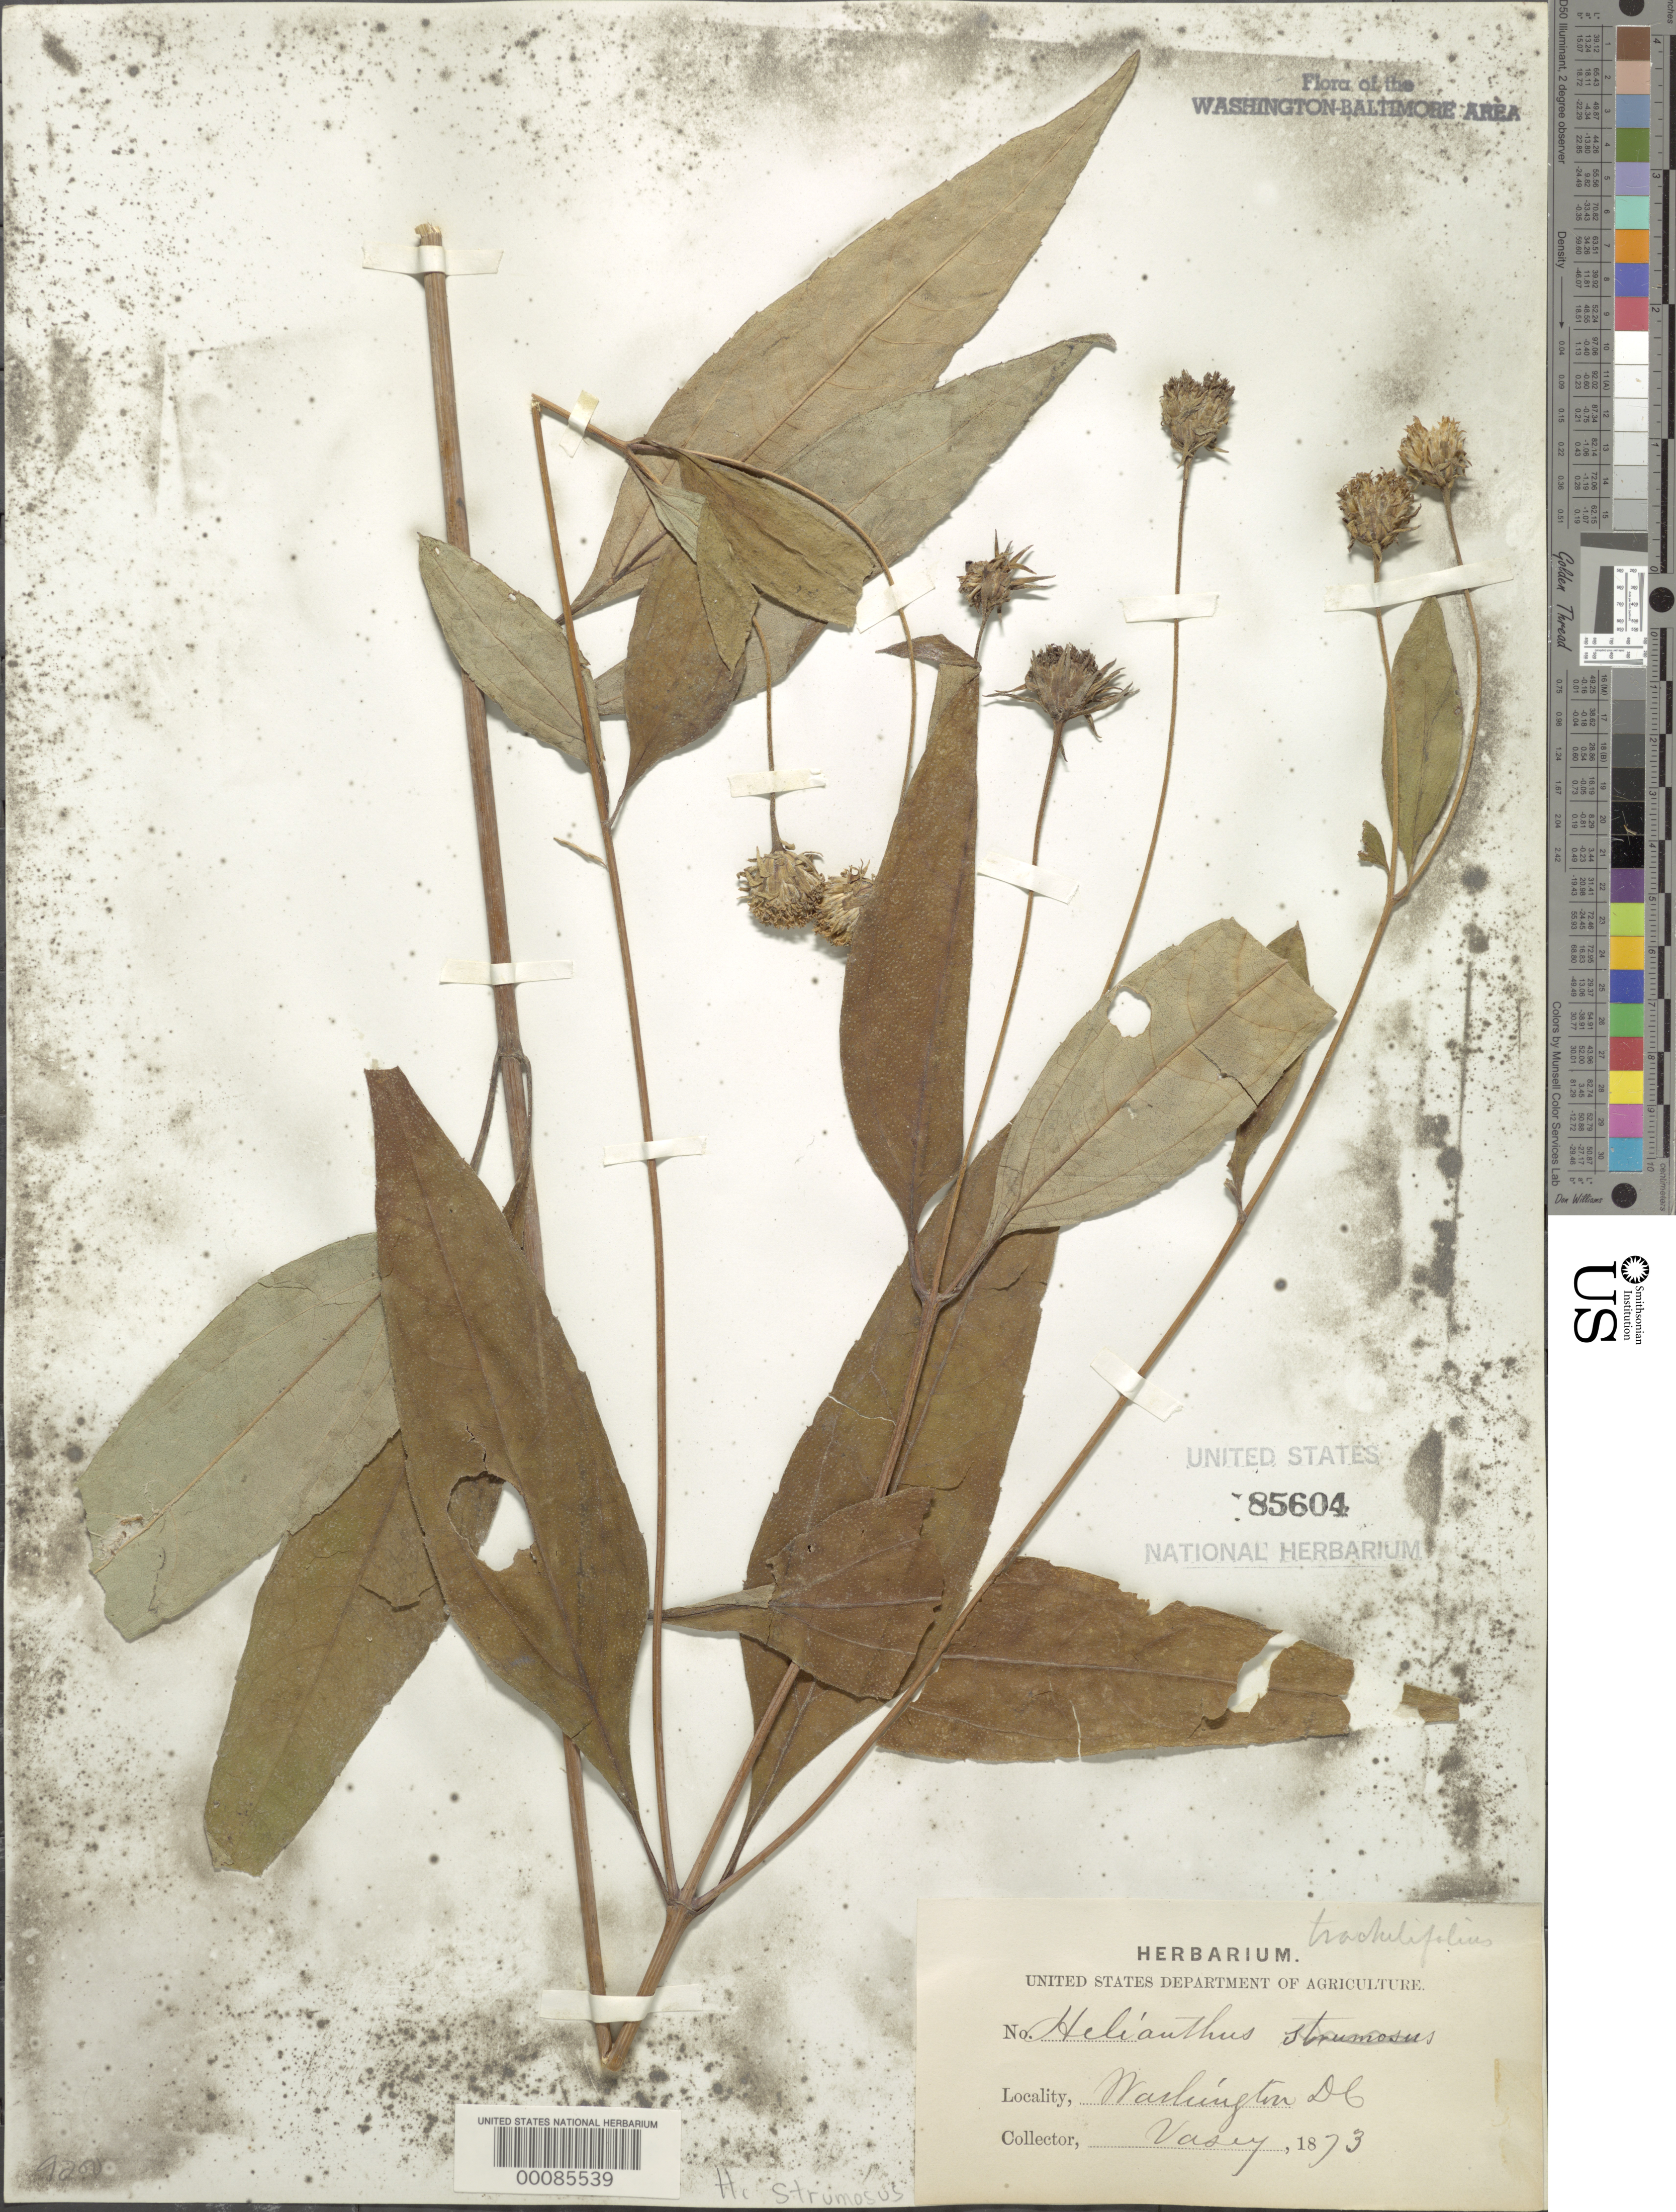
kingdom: Plantae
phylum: Tracheophyta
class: Magnoliopsida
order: Asterales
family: Asteraceae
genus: Helianthus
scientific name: Helianthus strumosus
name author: L.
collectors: G. Vasey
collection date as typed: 1873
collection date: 1873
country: United States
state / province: District of Columbia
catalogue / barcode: US 85604